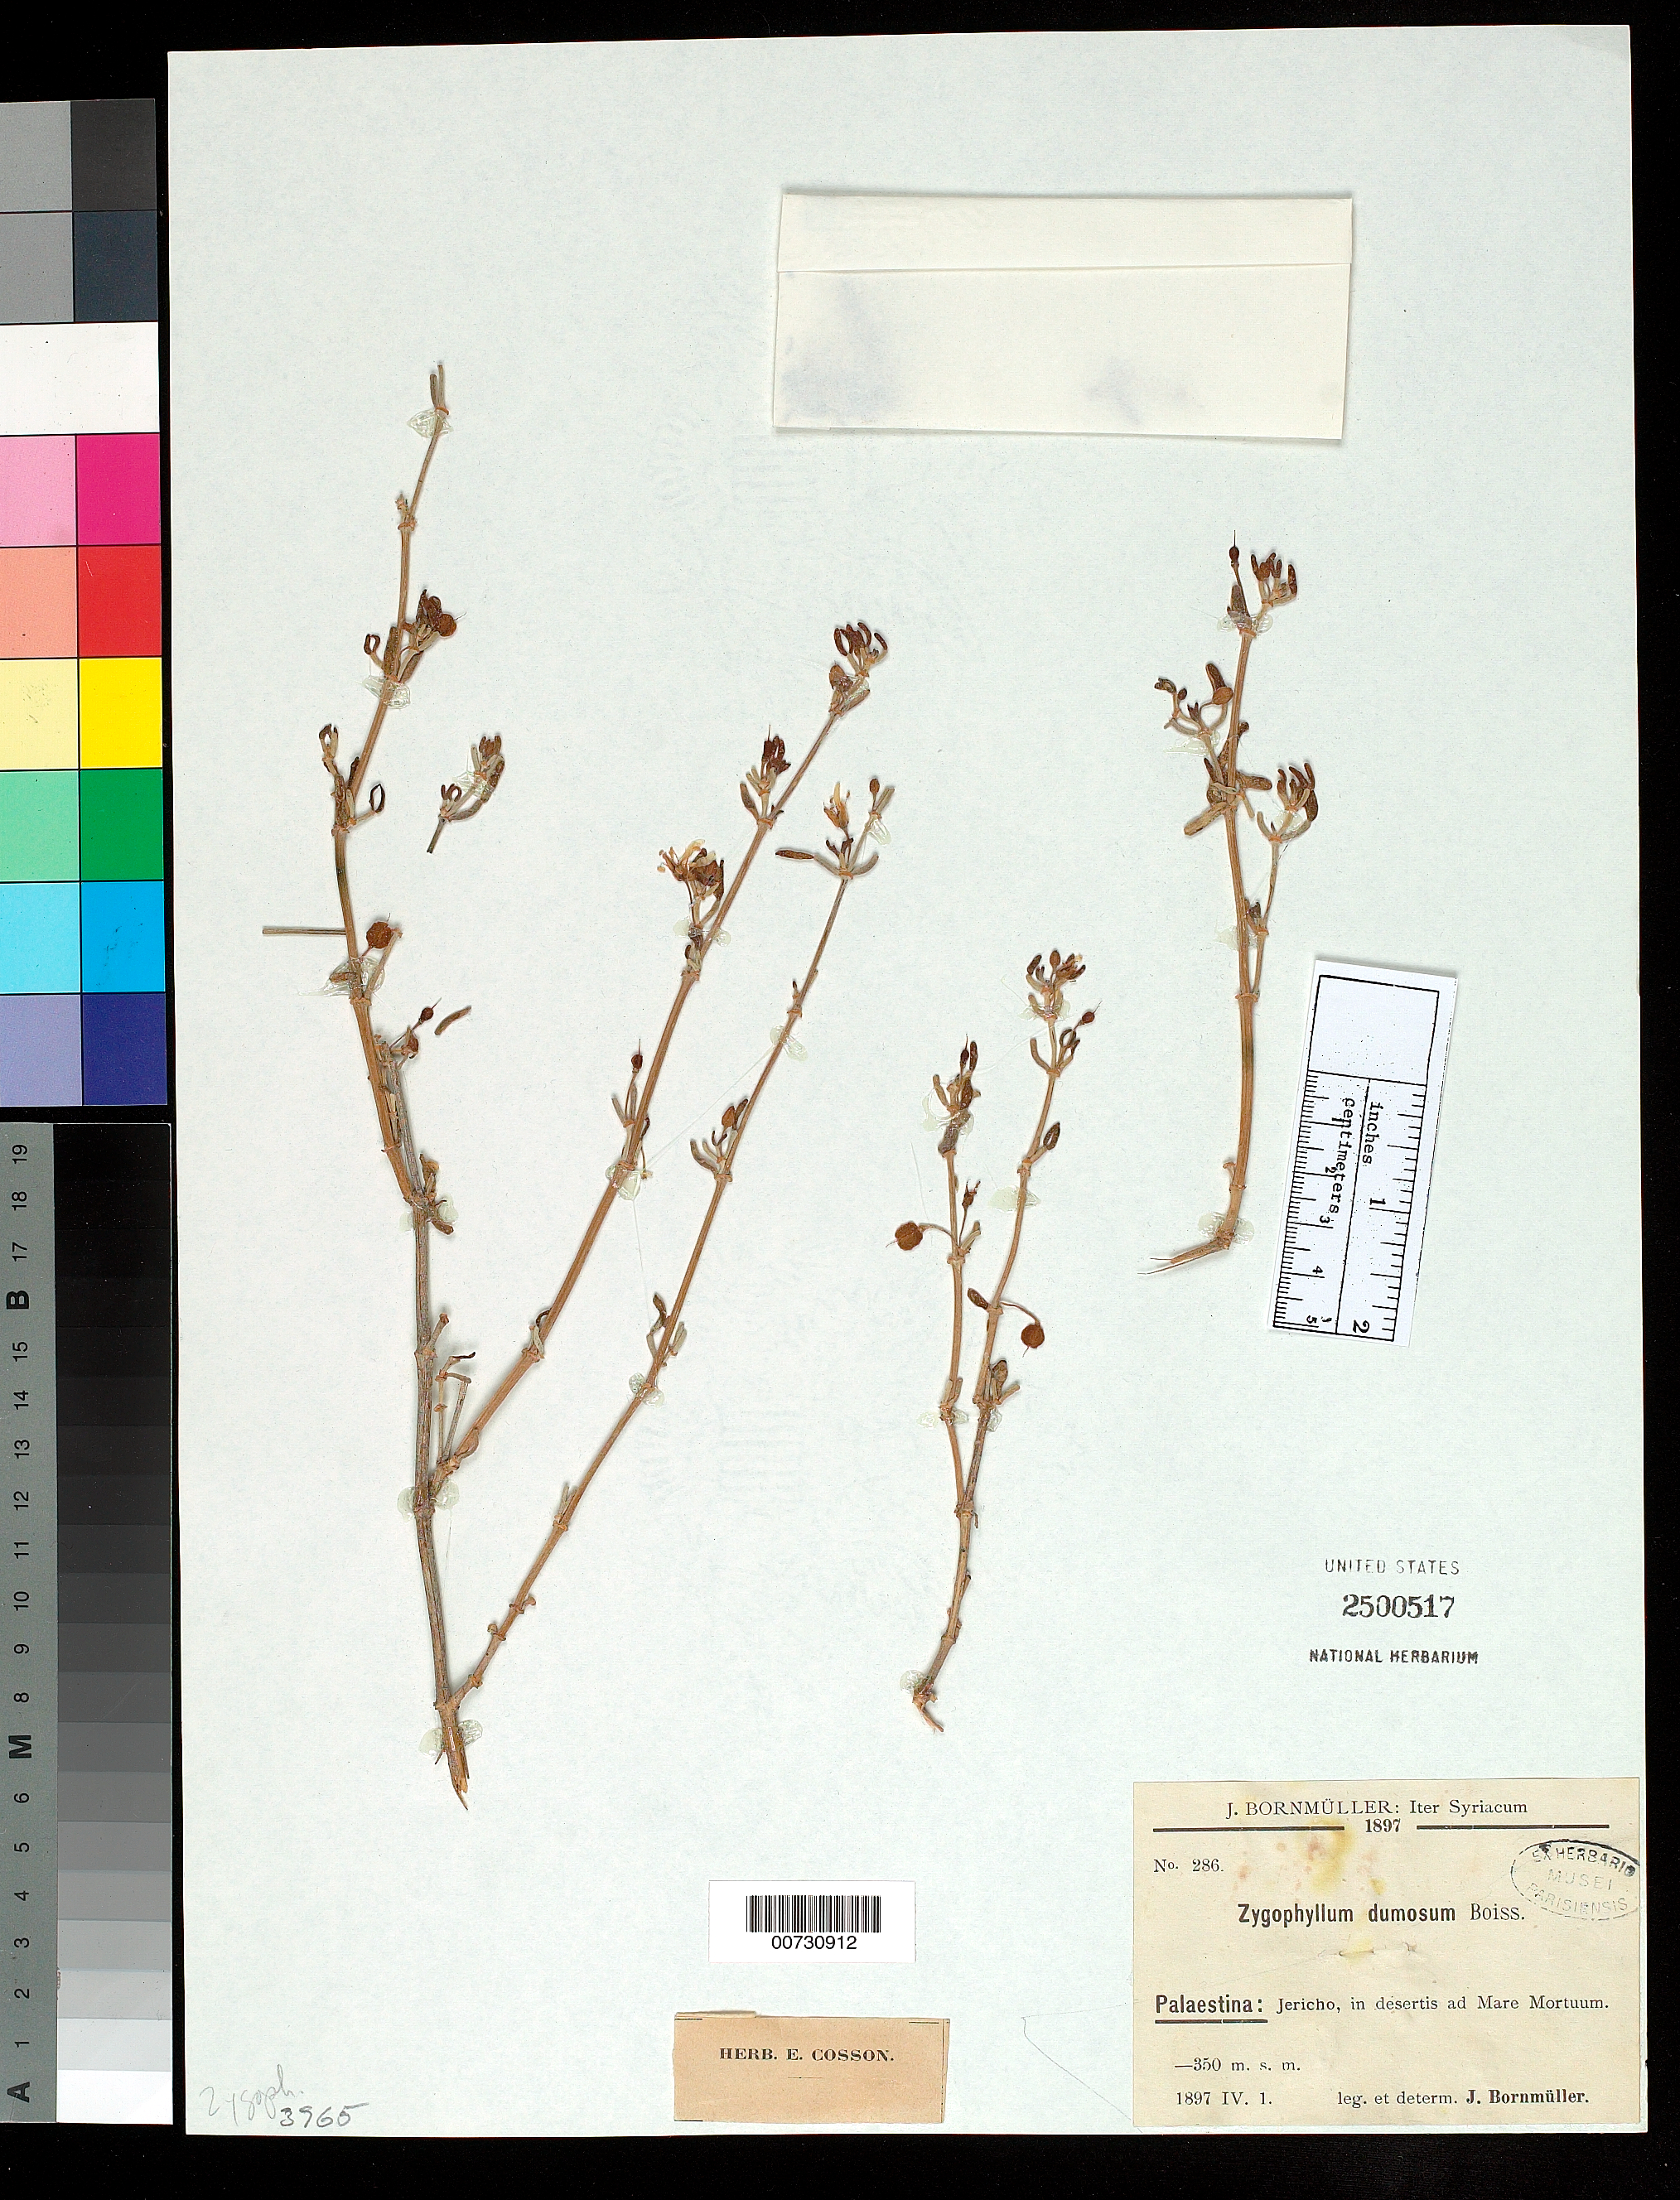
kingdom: Plantae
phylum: Tracheophyta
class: Magnoliopsida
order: Zygophyllales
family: Zygophyllaceae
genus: Zygophyllum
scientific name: Zygophyllum dumosum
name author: Boiss.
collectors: J. Bornmüller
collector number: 286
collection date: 1897-04-01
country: Israel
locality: Palaestina: Jericho, in desertis ad Mare Mortuum.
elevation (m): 350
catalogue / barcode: US 2500517